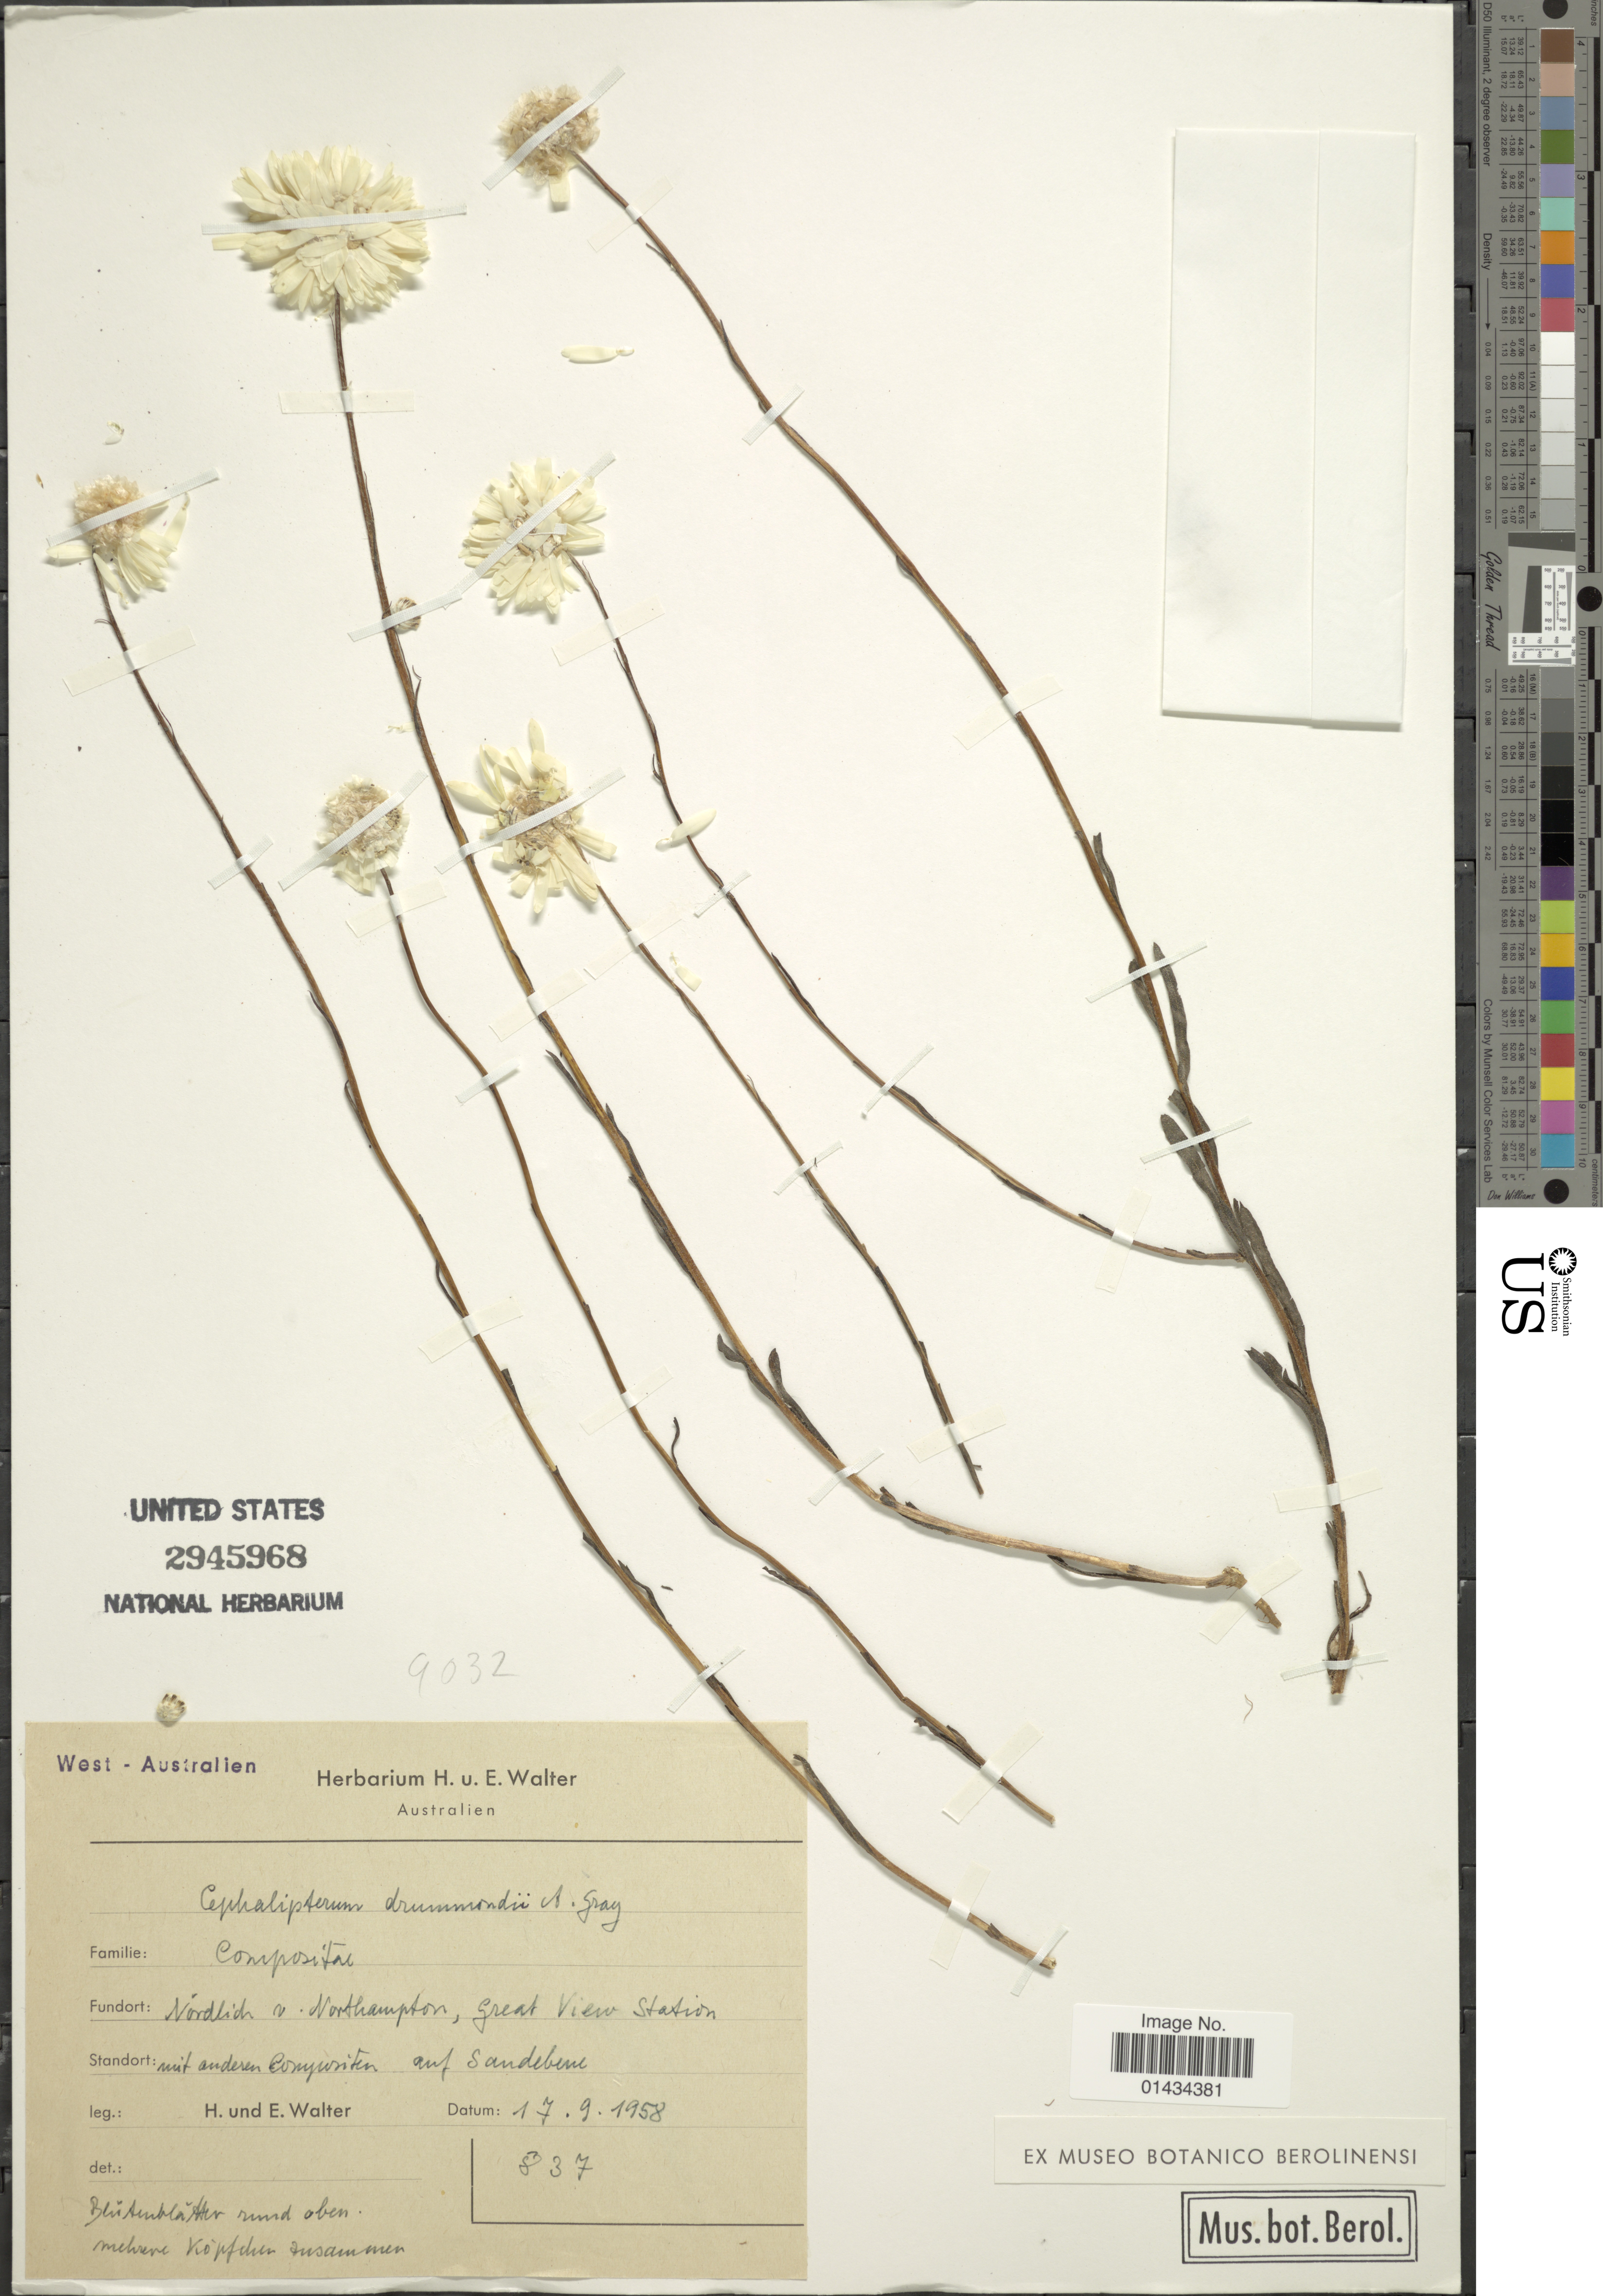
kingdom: Plantae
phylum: Tracheophyta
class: Magnoliopsida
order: Asterales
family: Asteraceae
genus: Cephalipterum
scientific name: Cephalipterum drummondii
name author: A. Gray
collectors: H. P. H. Walter & E. Walter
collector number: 837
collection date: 1958-09-17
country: Australia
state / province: Western Australia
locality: Nôrdlich v. Northampon, great View Station, mit anderen Conywrinten auf Sandebene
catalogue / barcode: US 2945968